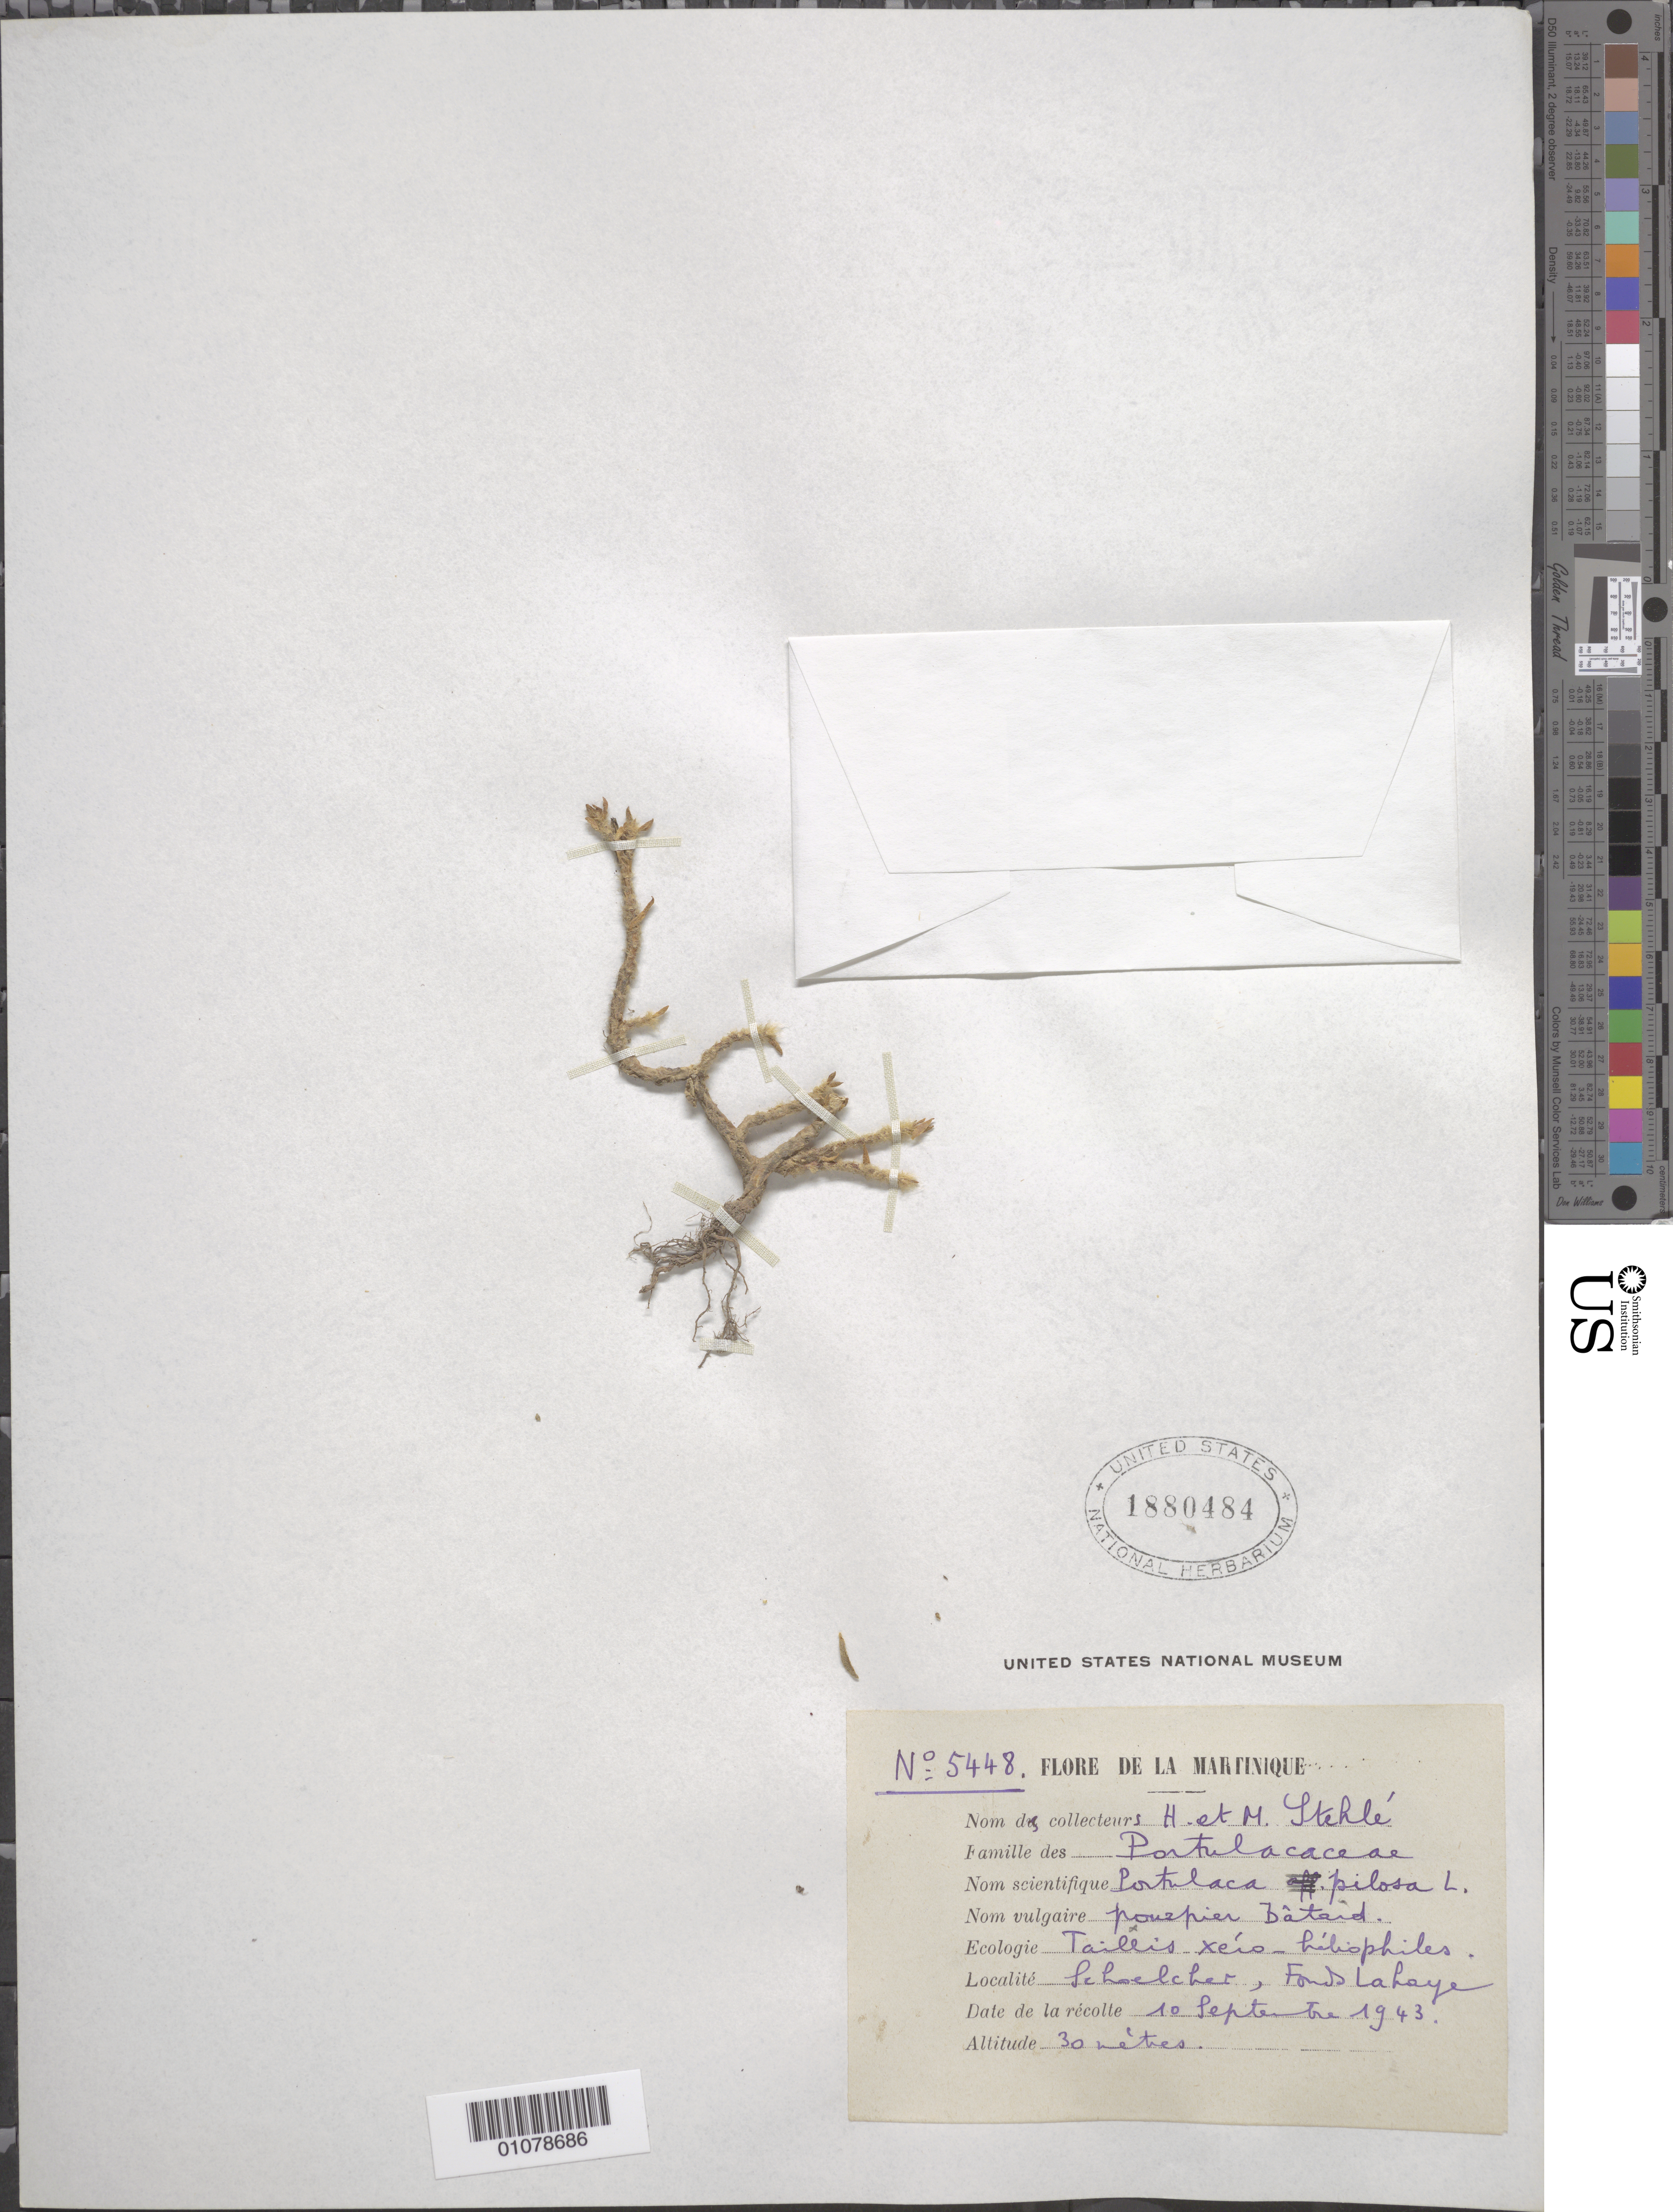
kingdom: Plantae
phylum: Tracheophyta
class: Magnoliopsida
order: Caryophyllales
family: Portulacaceae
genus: Portulaca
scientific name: Portulaca pilosa f. pilosa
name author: L.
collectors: H. Stehlé & M. Stehlé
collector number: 5448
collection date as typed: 10 Sep 1943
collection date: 1943-09-10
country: Martinique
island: Martinique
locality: Schoelcher, fonds Lahaye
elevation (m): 30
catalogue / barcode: US 1880484